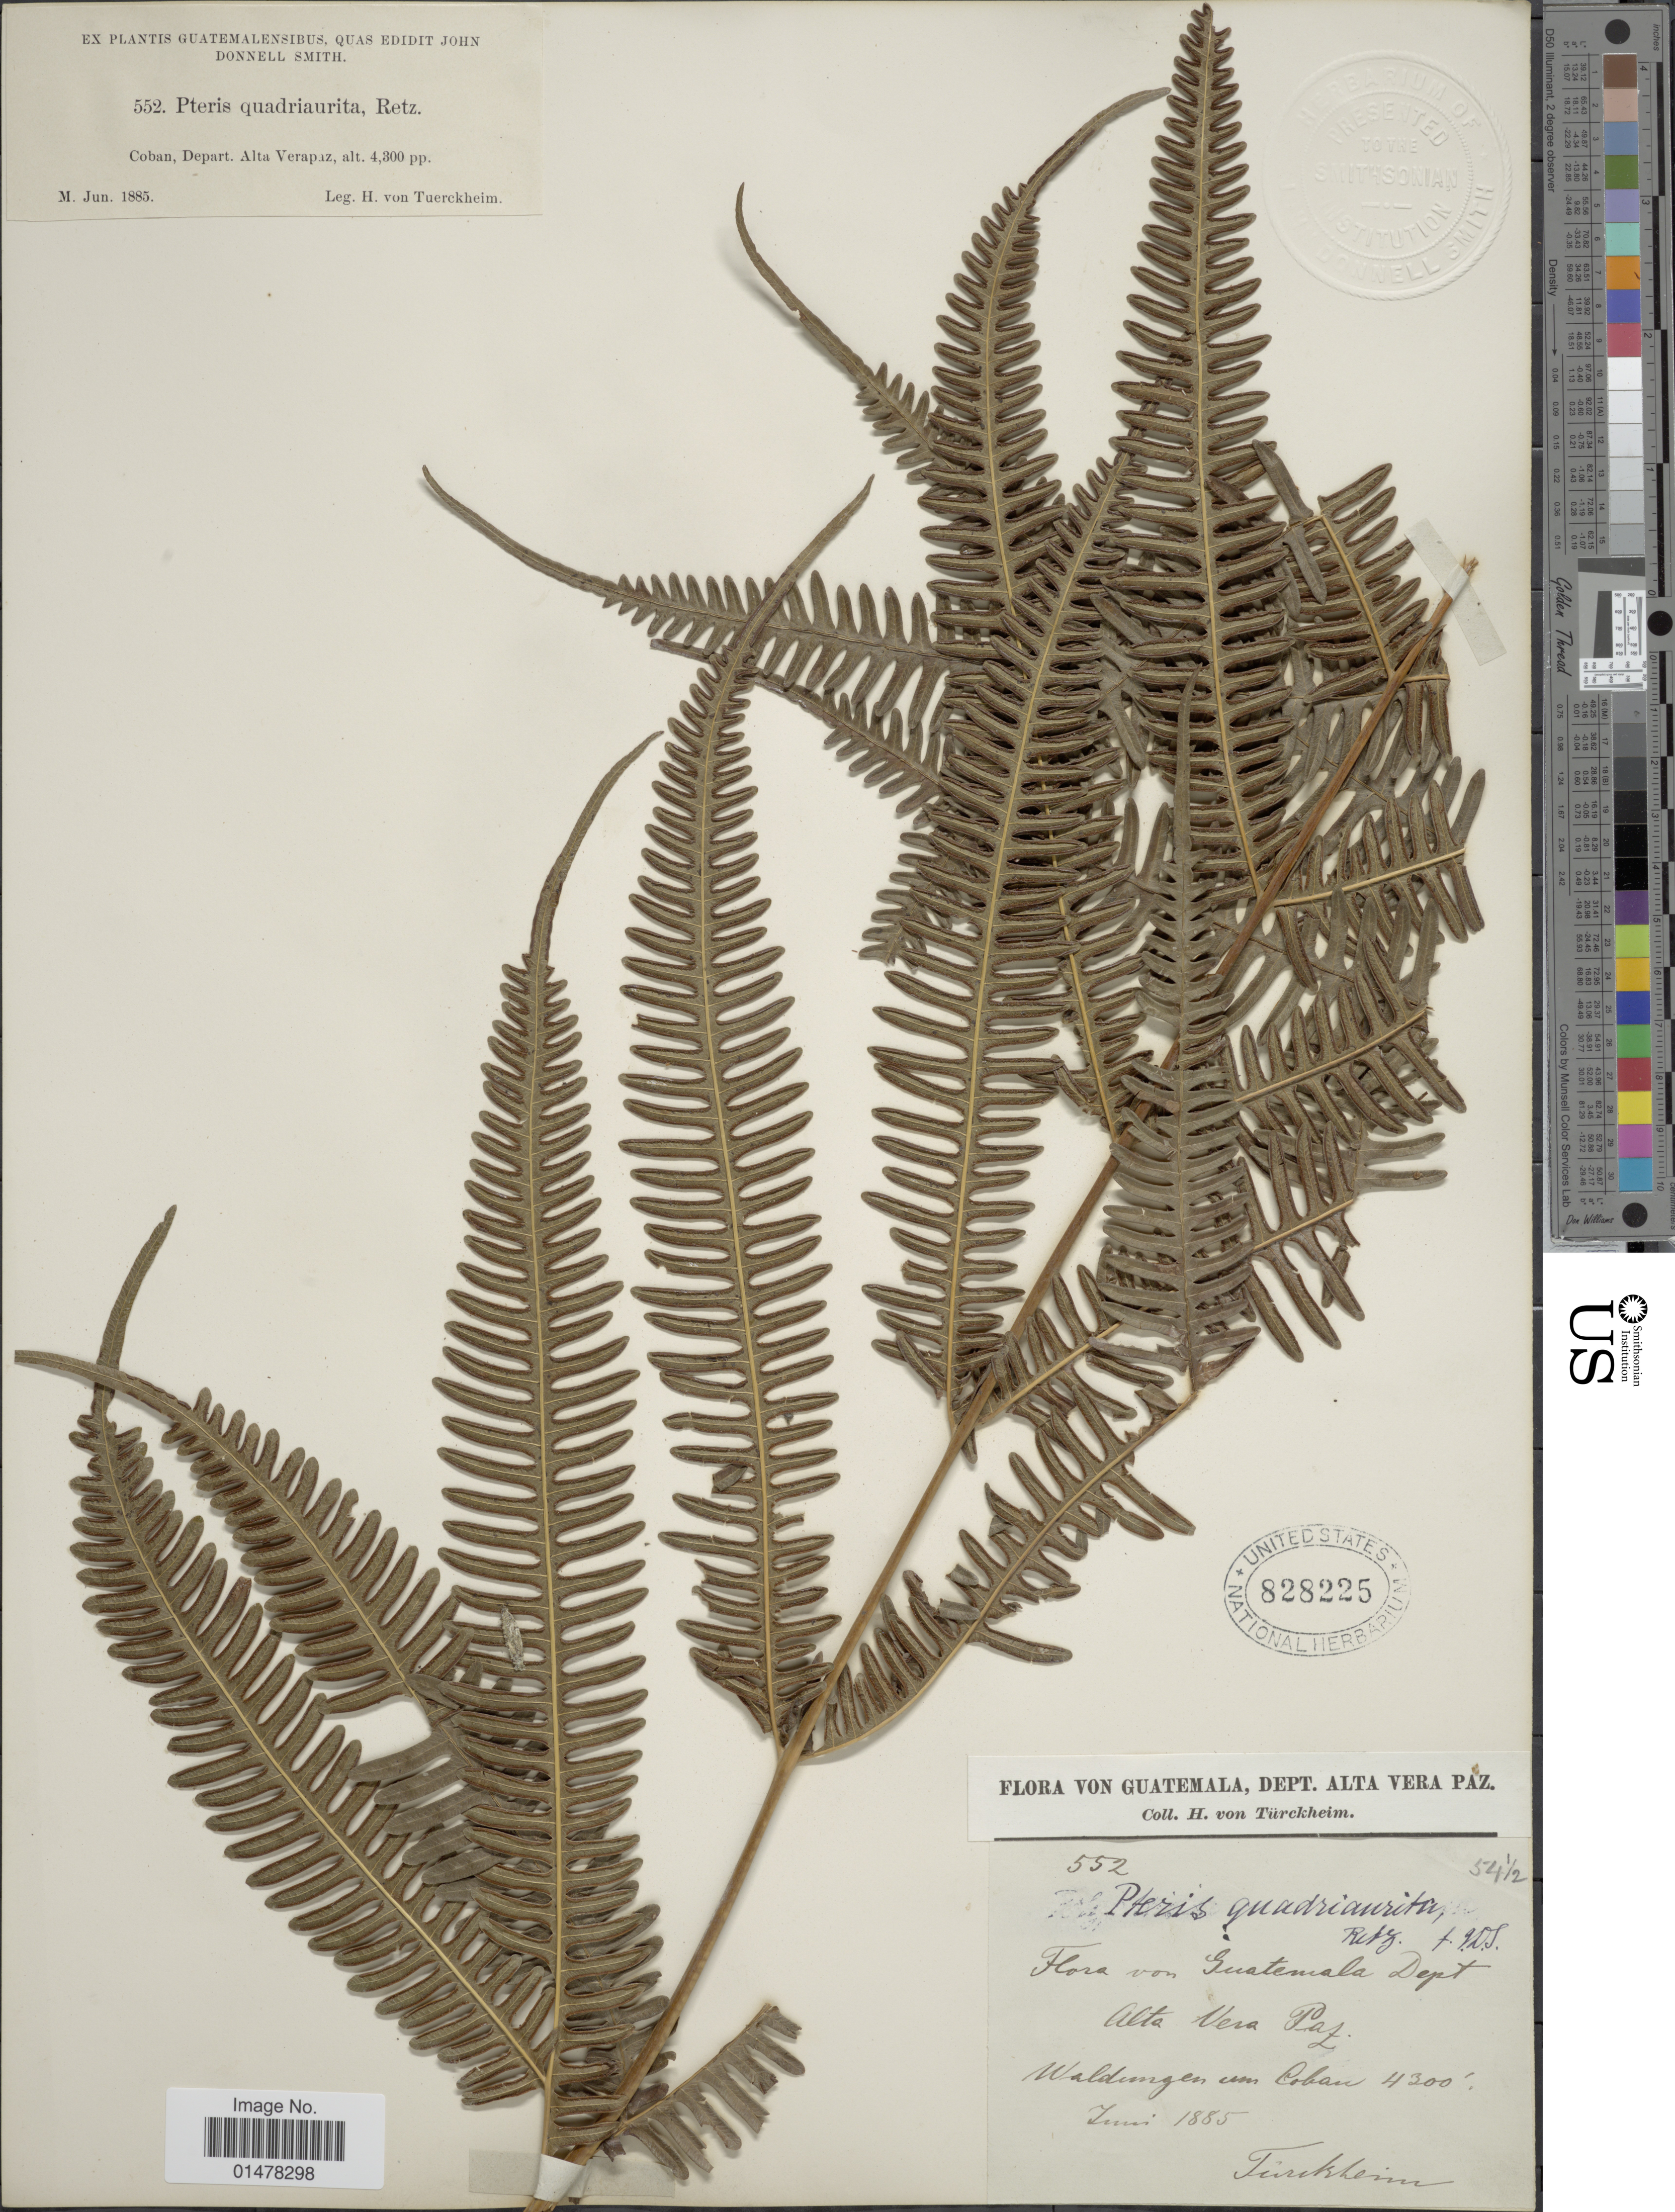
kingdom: Plantae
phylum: Tracheophyta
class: Polypodiopsida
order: Polypodiales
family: Pteridaceae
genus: Pteris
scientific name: Pteris quadriaurita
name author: Retz.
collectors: H. von Tuerckheim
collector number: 552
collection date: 1885-06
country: Guatemala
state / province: Alta Verapaz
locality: Coban, Depart. Alta Verapaz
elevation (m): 1311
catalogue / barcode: US 828225